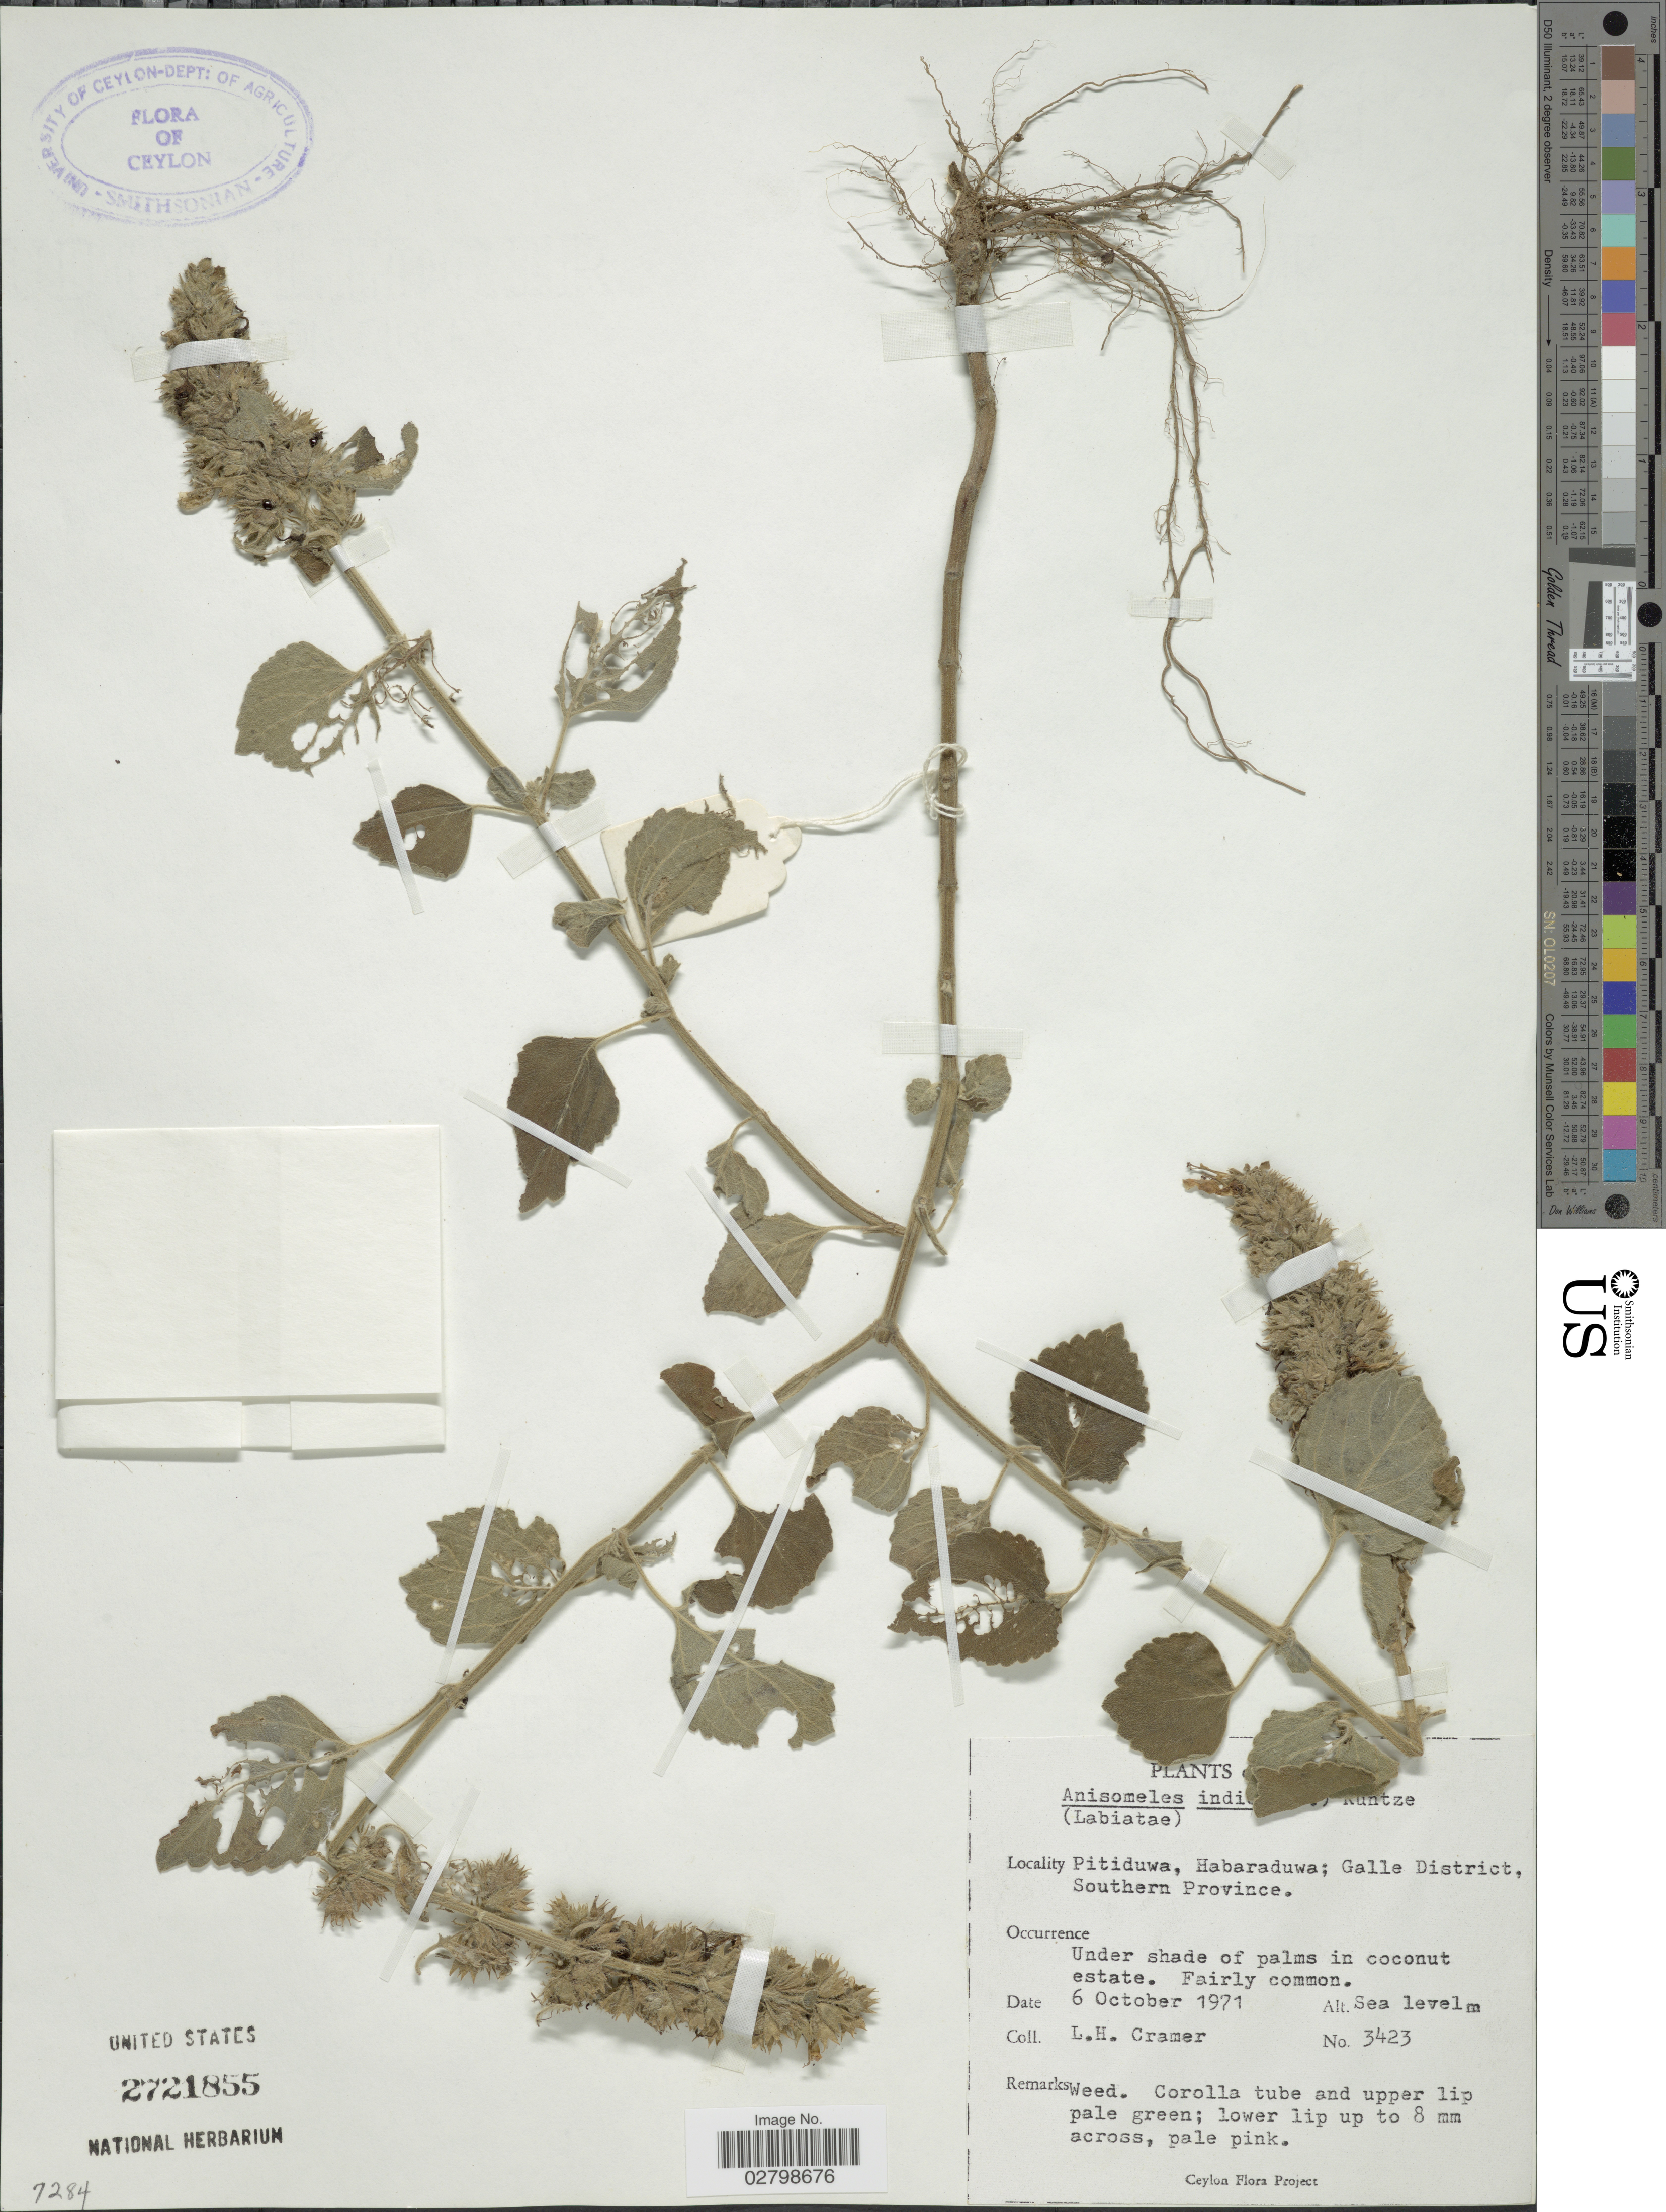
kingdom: Plantae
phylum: Tracheophyta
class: Magnoliopsida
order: Lamiales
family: Lamiaceae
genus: Anisomeles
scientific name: Anisomeles indica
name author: (L.) Kuntze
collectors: L. H. Cramer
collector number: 3423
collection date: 1971-10-06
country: Sri Lanka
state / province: Southern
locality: Ceylon, Pitiduwa, Habaraduwa; Galle District.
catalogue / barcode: US 2721855